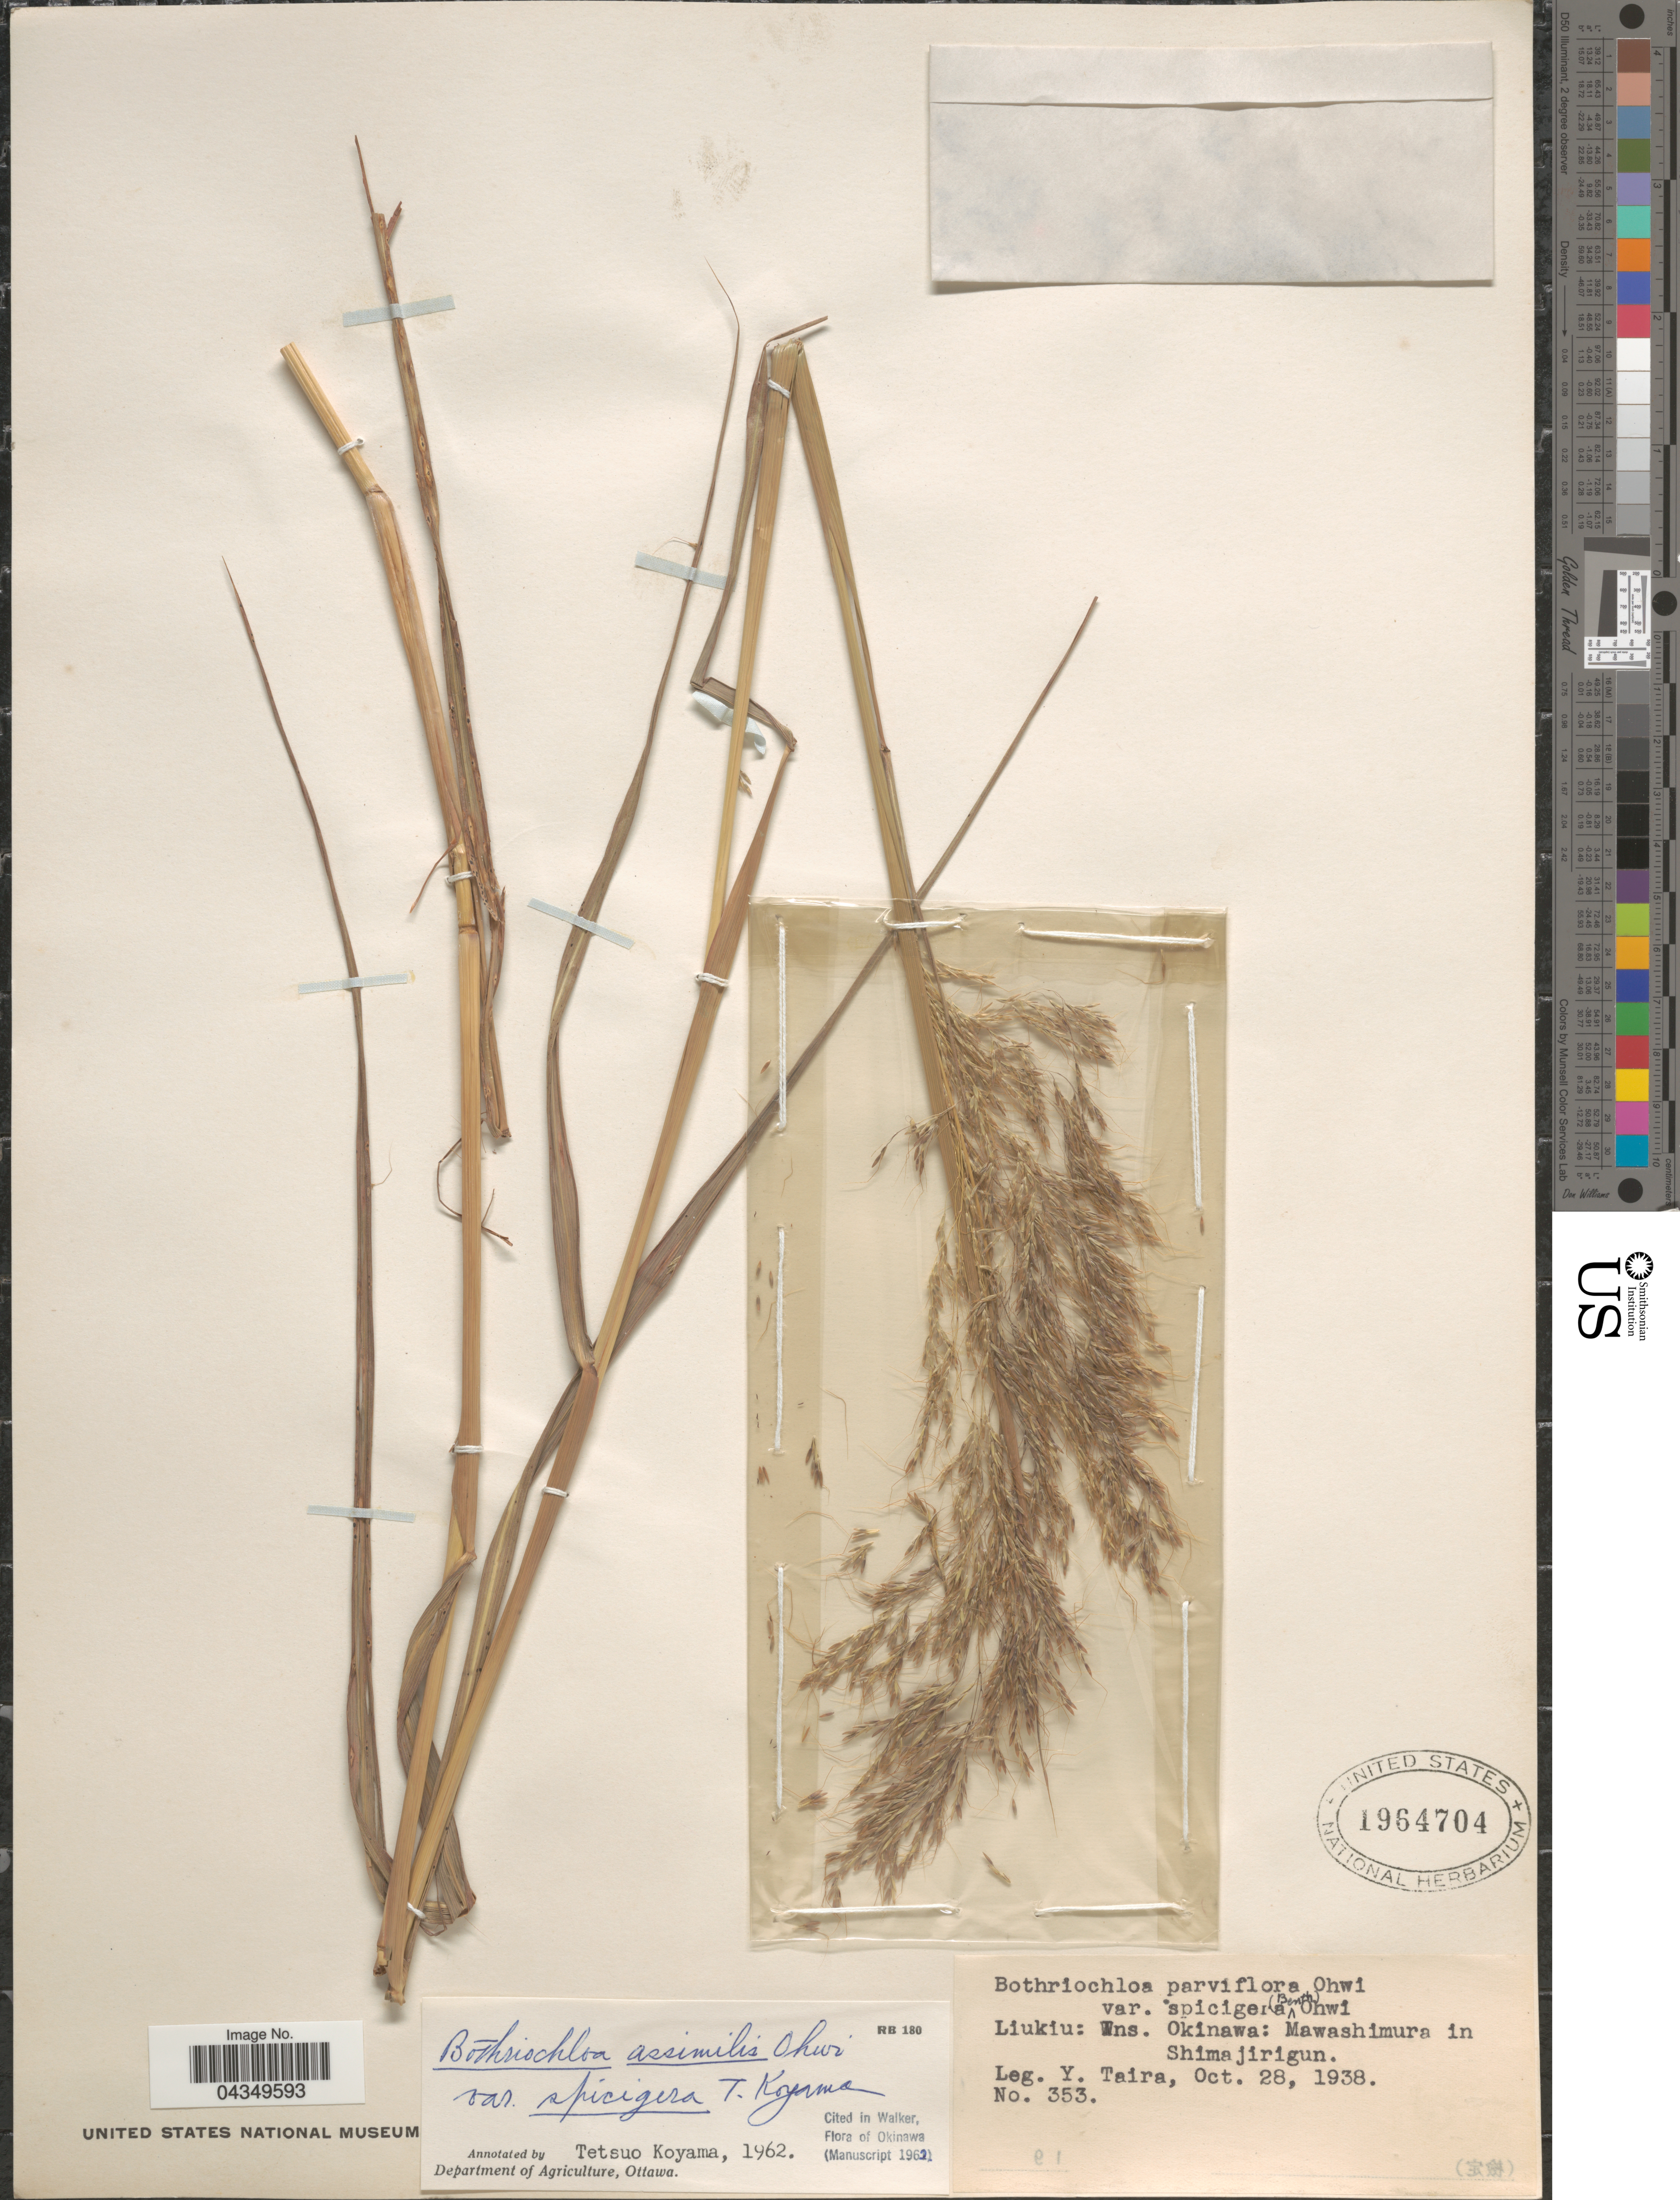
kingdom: Plantae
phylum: Tracheophyta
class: Liliopsida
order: Poales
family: Poaceae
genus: Capillipedium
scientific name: Capillipedium parviflorum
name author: (R. Br.) Stapf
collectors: Y. Taira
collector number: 353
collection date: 1938-10-28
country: Japan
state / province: Okinawa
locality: Liukiu: Wns. Okinawa: Mawashimura in Shimajirigun.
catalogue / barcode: US 1964704